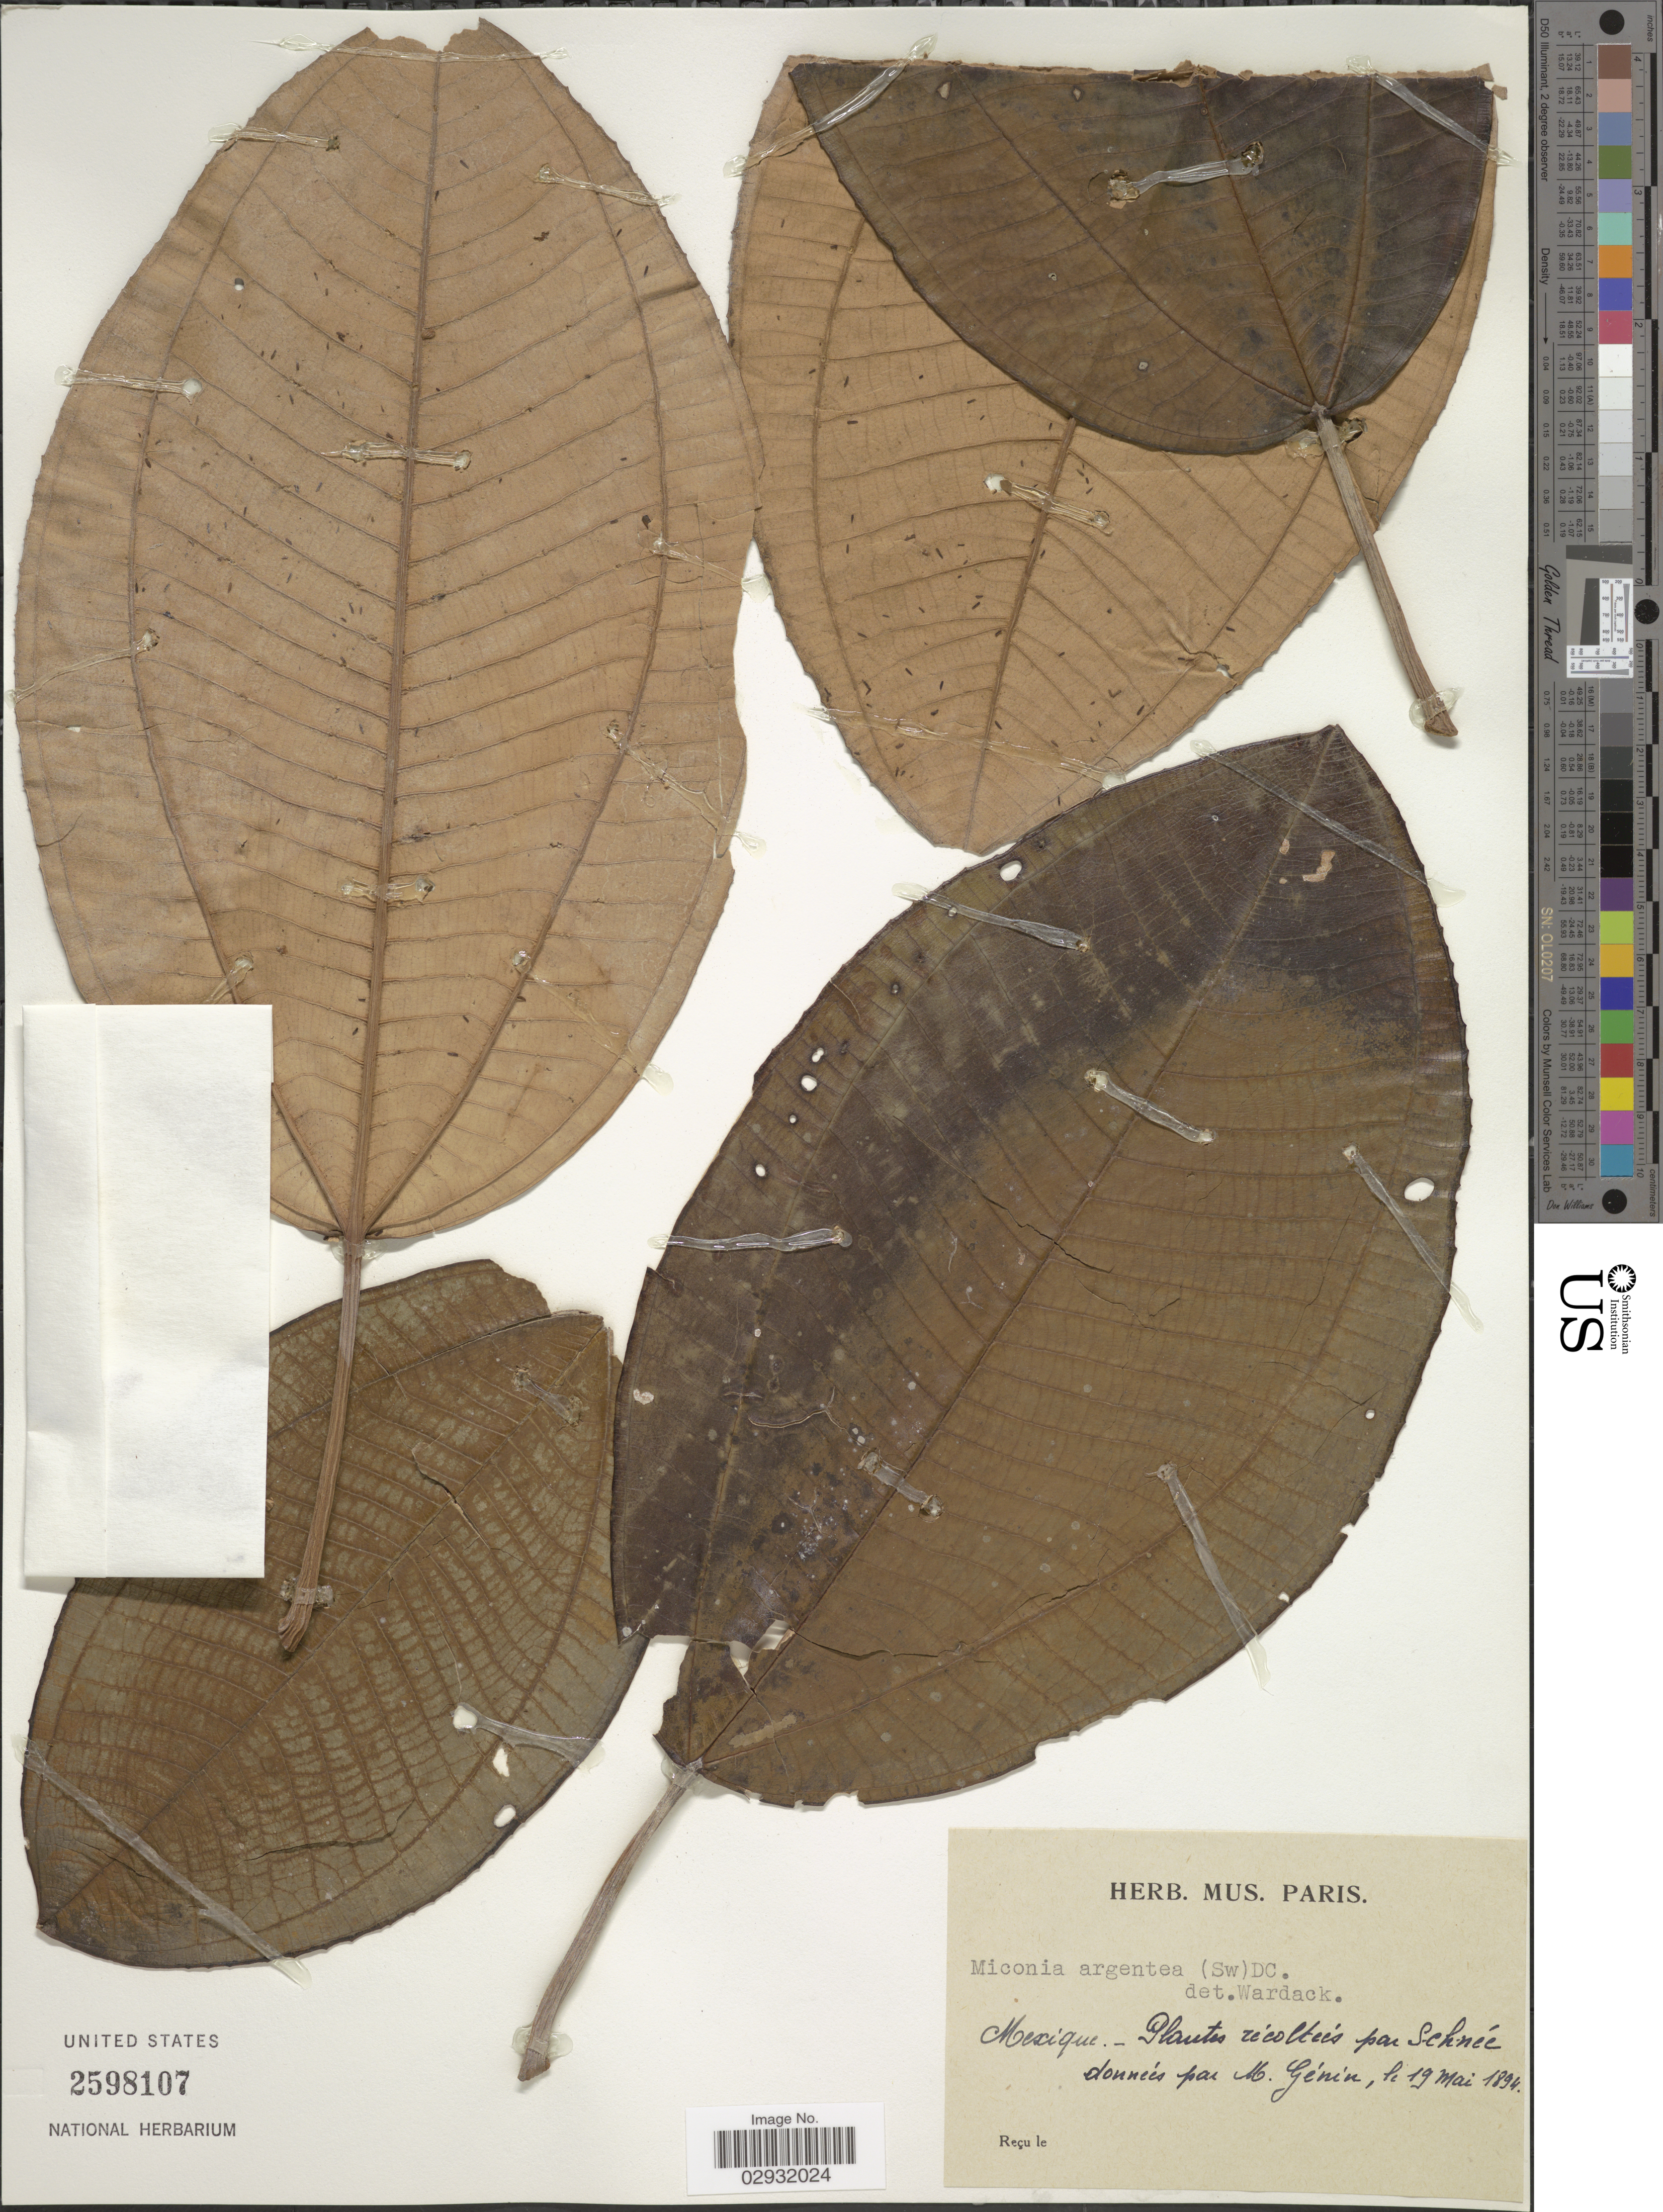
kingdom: Plantae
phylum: Tracheophyta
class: Magnoliopsida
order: Myrtales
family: Melastomataceae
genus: Miconia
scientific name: Miconia argentea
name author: (Sw.) DC.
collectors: -- Schnée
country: Mexico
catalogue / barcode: US 2598107